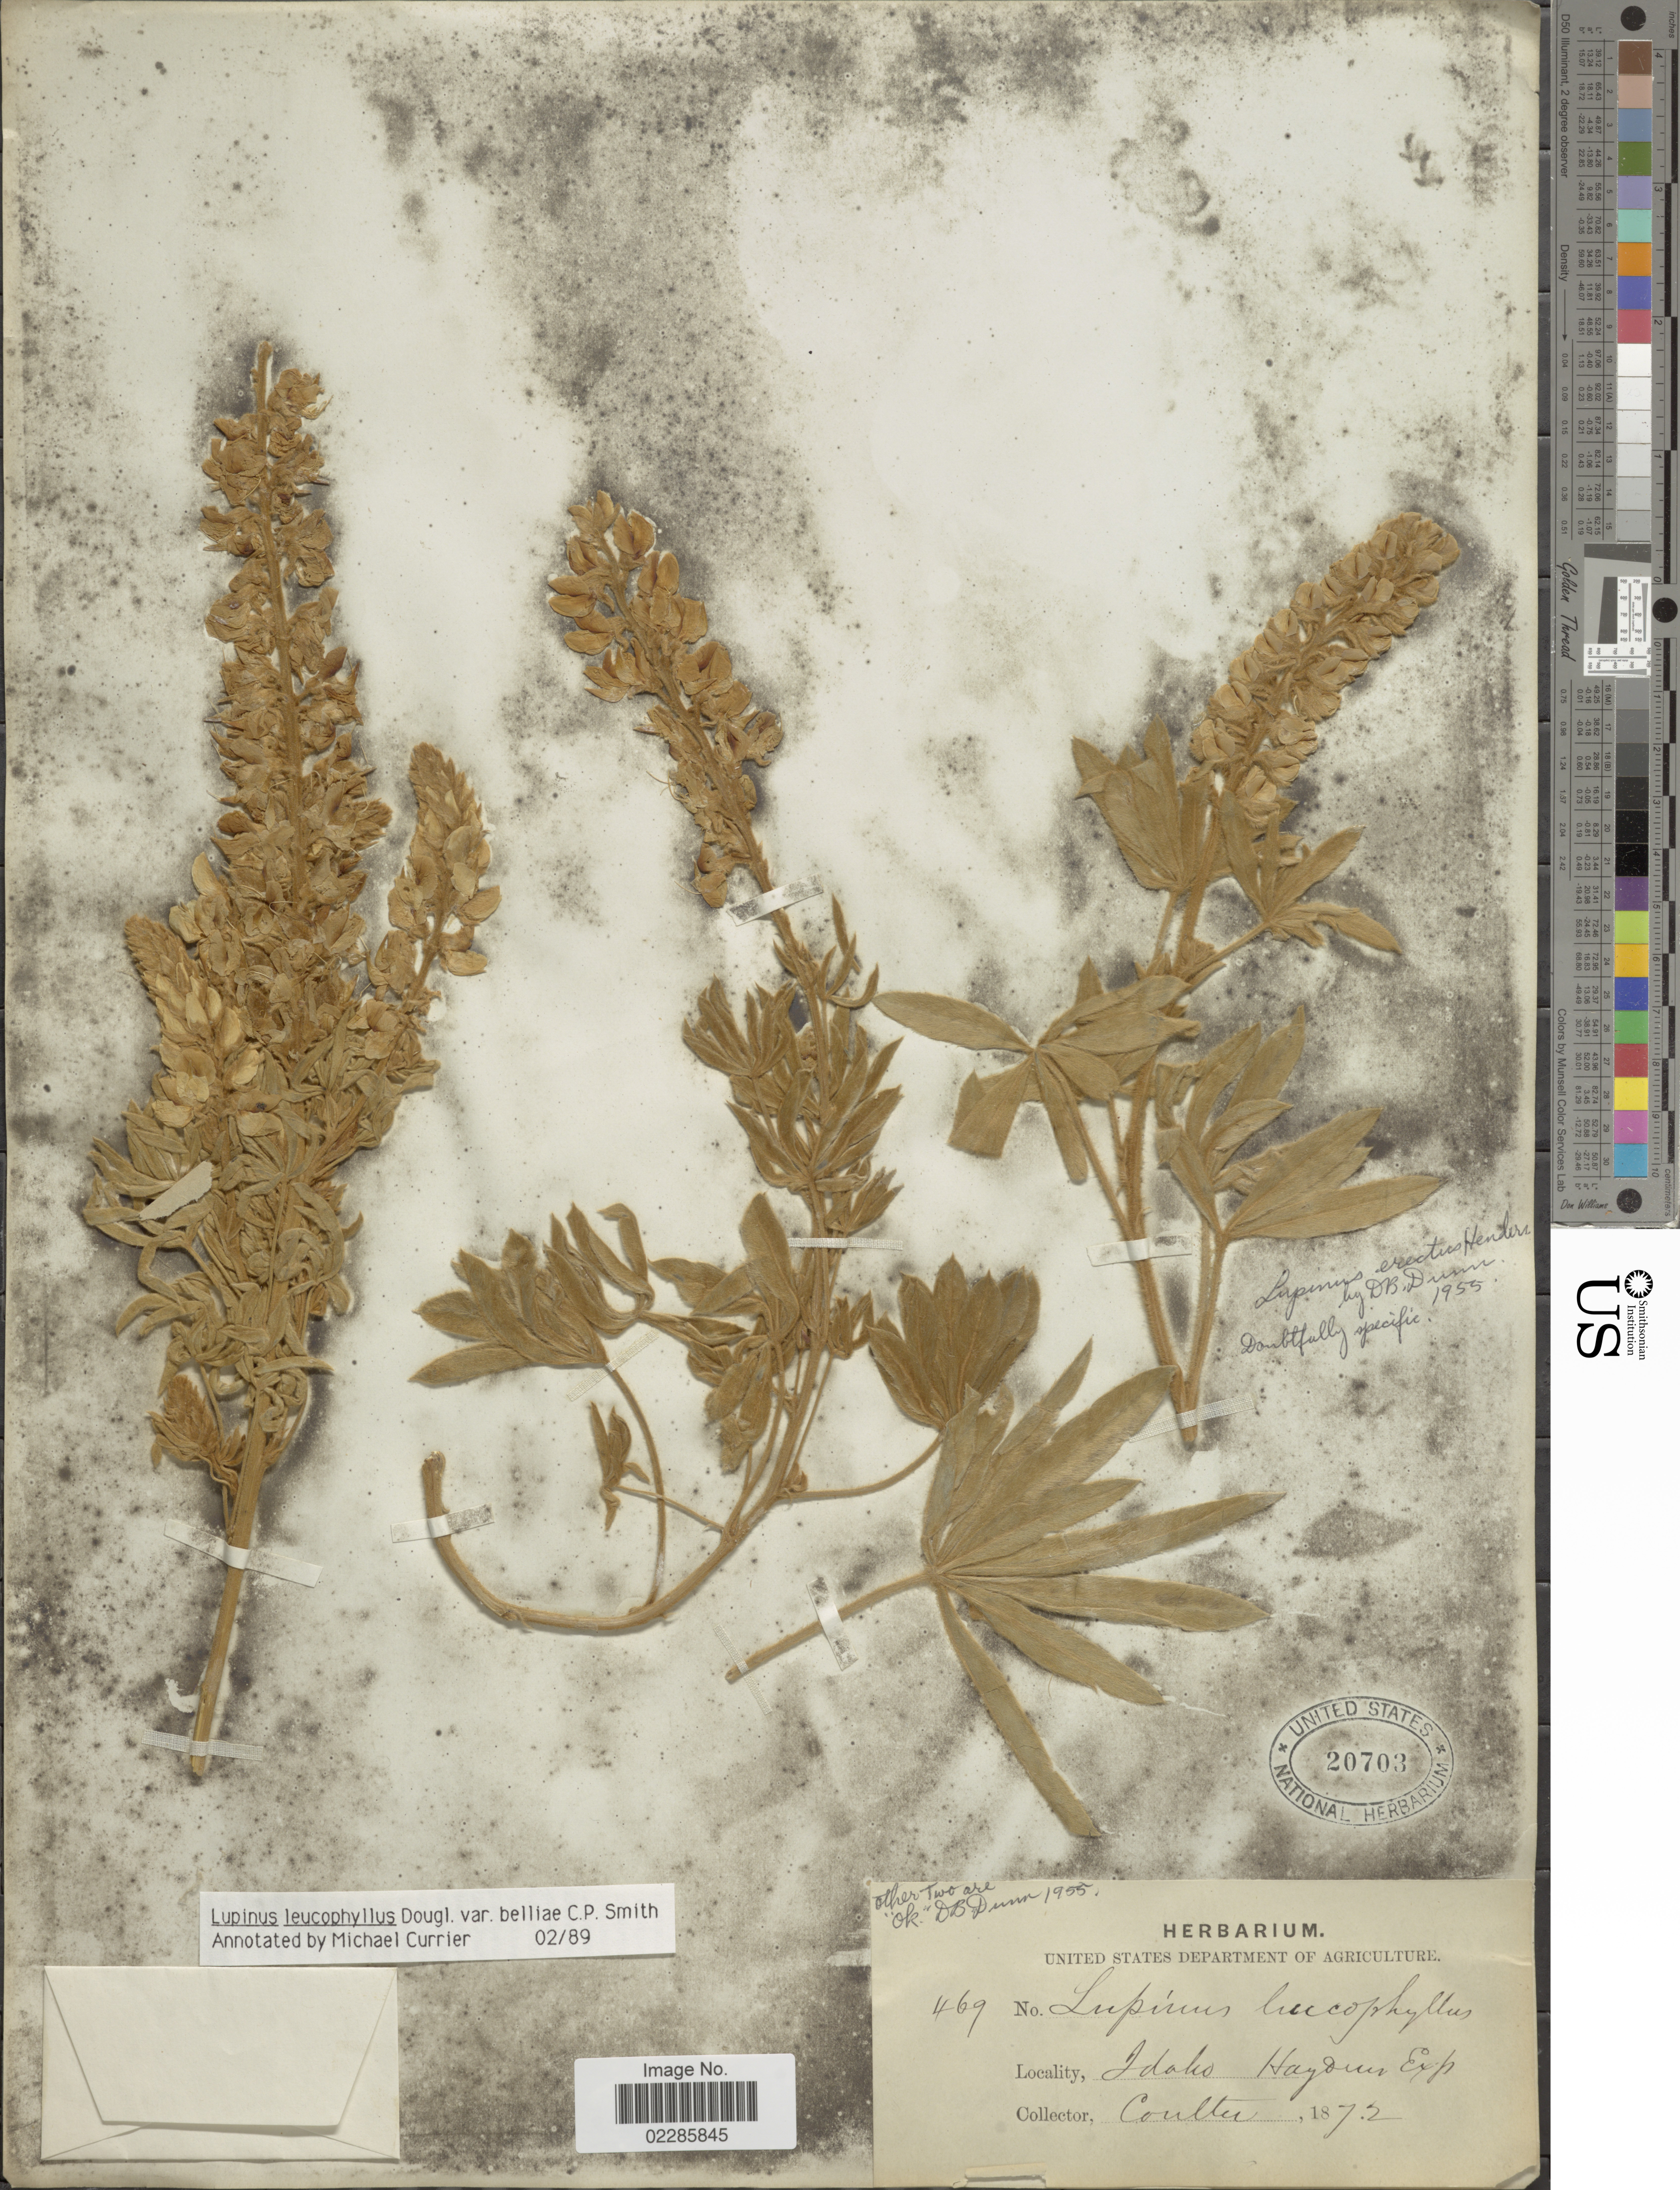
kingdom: Plantae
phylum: Tracheophyta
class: Magnoliopsida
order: Fabales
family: Fabaceae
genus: Lupinus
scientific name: Lupinus leucophyllus var. belliae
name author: C.P. Sm.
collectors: -- Coulter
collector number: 469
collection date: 1872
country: United States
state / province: Idaho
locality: Idaho Haydens Exp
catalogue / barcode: US 20703